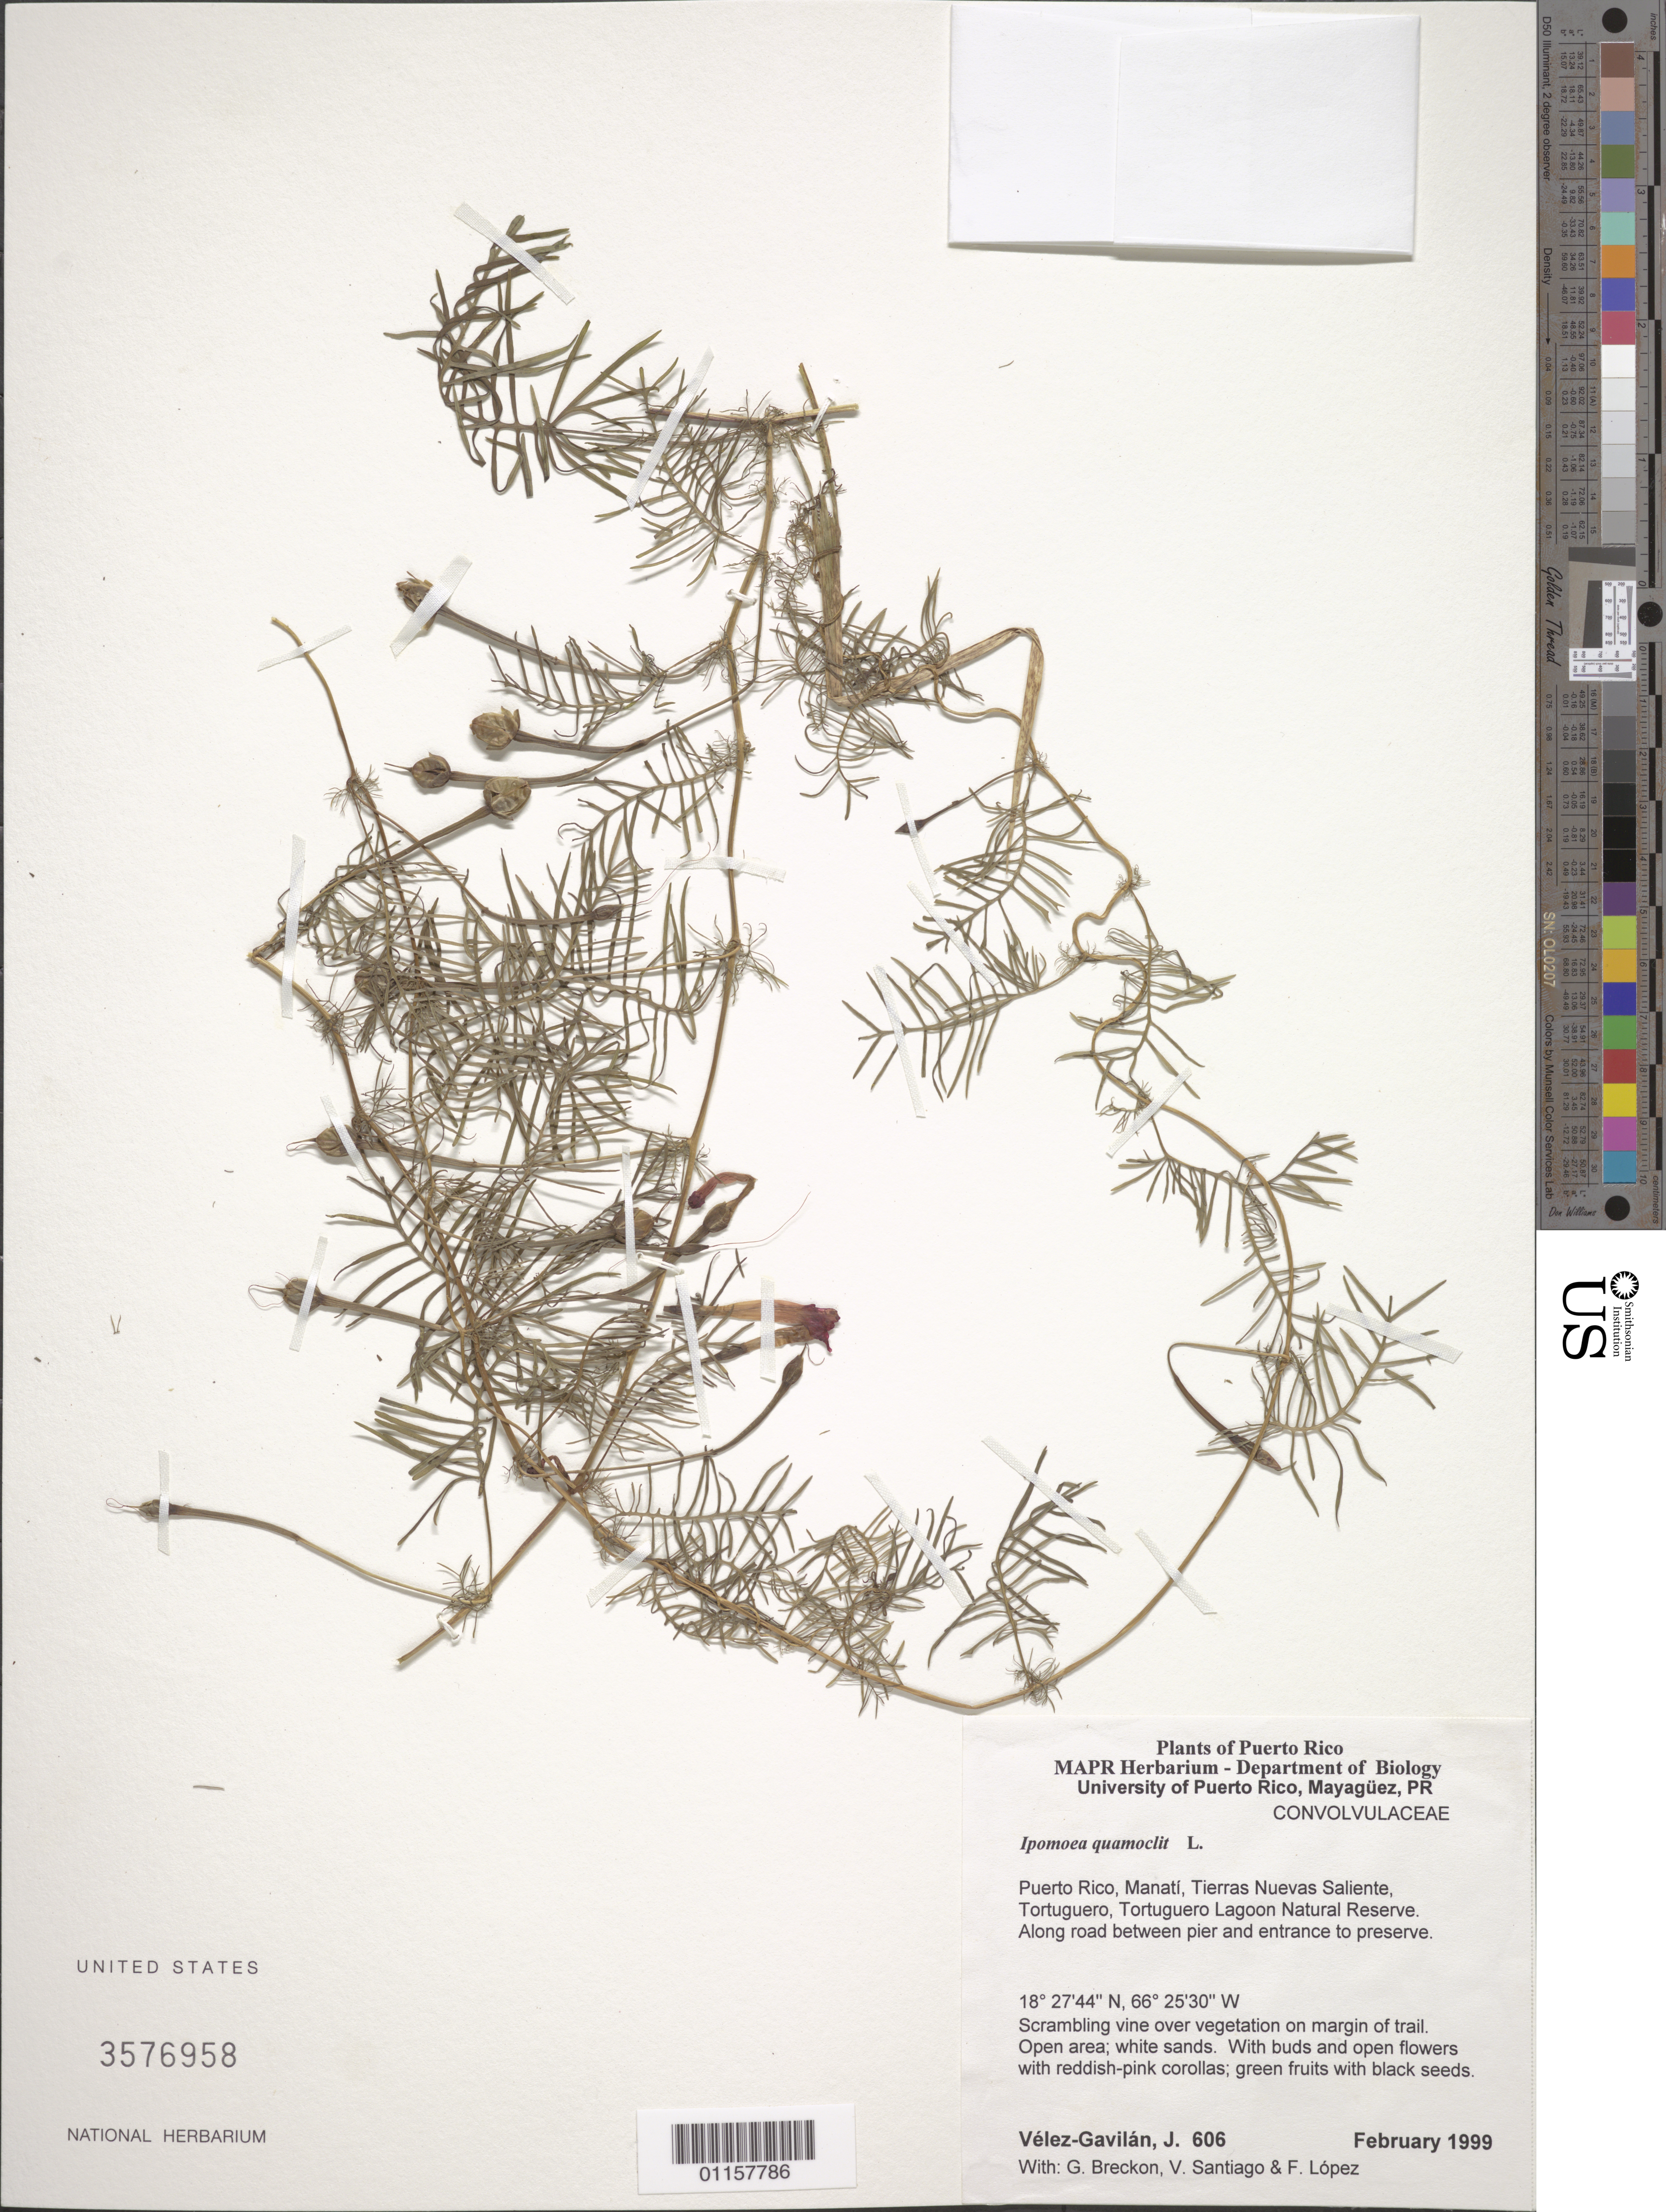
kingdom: Plantae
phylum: Tracheophyta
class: Magnoliopsida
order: Solanales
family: Convolvulaceae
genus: Ipomoea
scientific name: Ipomoea quamoclit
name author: L.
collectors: J. Vélez-Gavilán, G. Breckon, V. Santiago & F. López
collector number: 606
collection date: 1999-02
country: Puerto Rico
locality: Manatí, Tierras Nuevas Saliente, Tortuguero, Tortuguero Lagoon Natural Reserve. Along road between pier and entrance to preserve.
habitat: Scrambling over vegetation on margin of trail. Open area; white sands.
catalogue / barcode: US 3576958